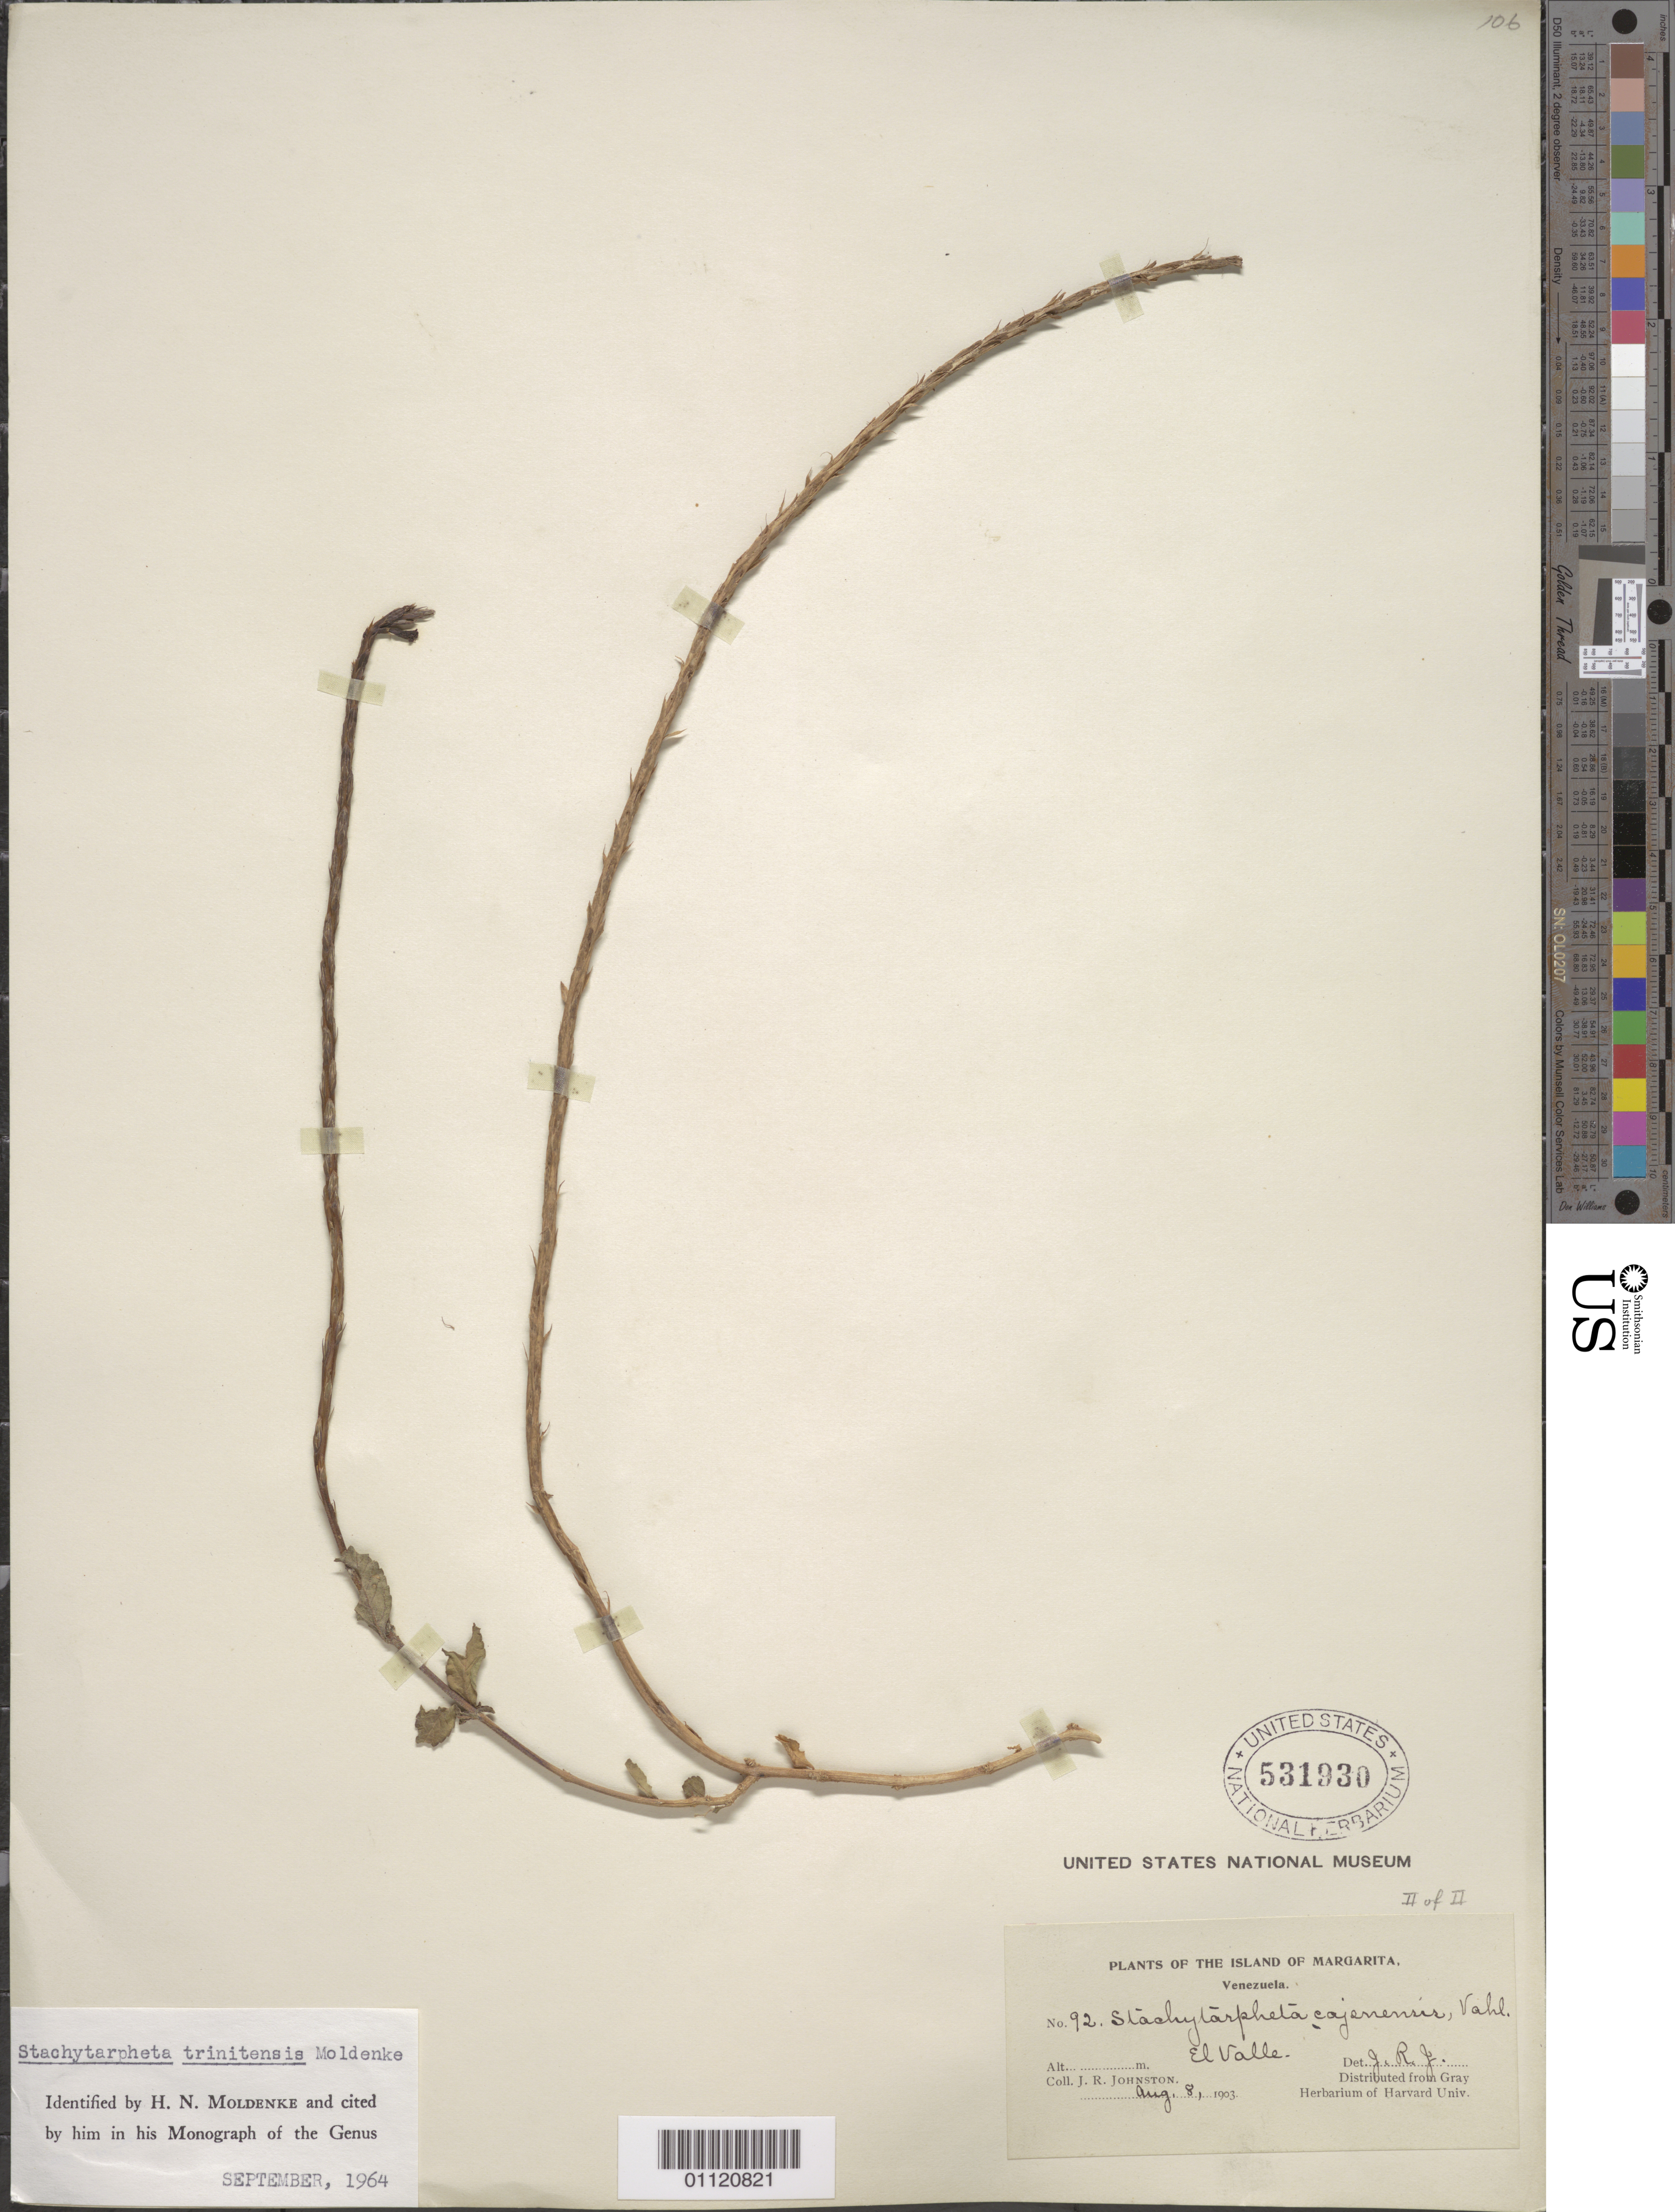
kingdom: Plantae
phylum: Tracheophyta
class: Magnoliopsida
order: Lamiales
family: Verbenaceae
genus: Stachytarpheta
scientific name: Stachytarpheta trinitensis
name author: Moldenke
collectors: J. Johnston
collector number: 92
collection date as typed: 08 Aug 1903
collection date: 1903-08-08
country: Venezuela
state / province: Nueva Esparta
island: Margarita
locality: El Valle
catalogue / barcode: US 531930